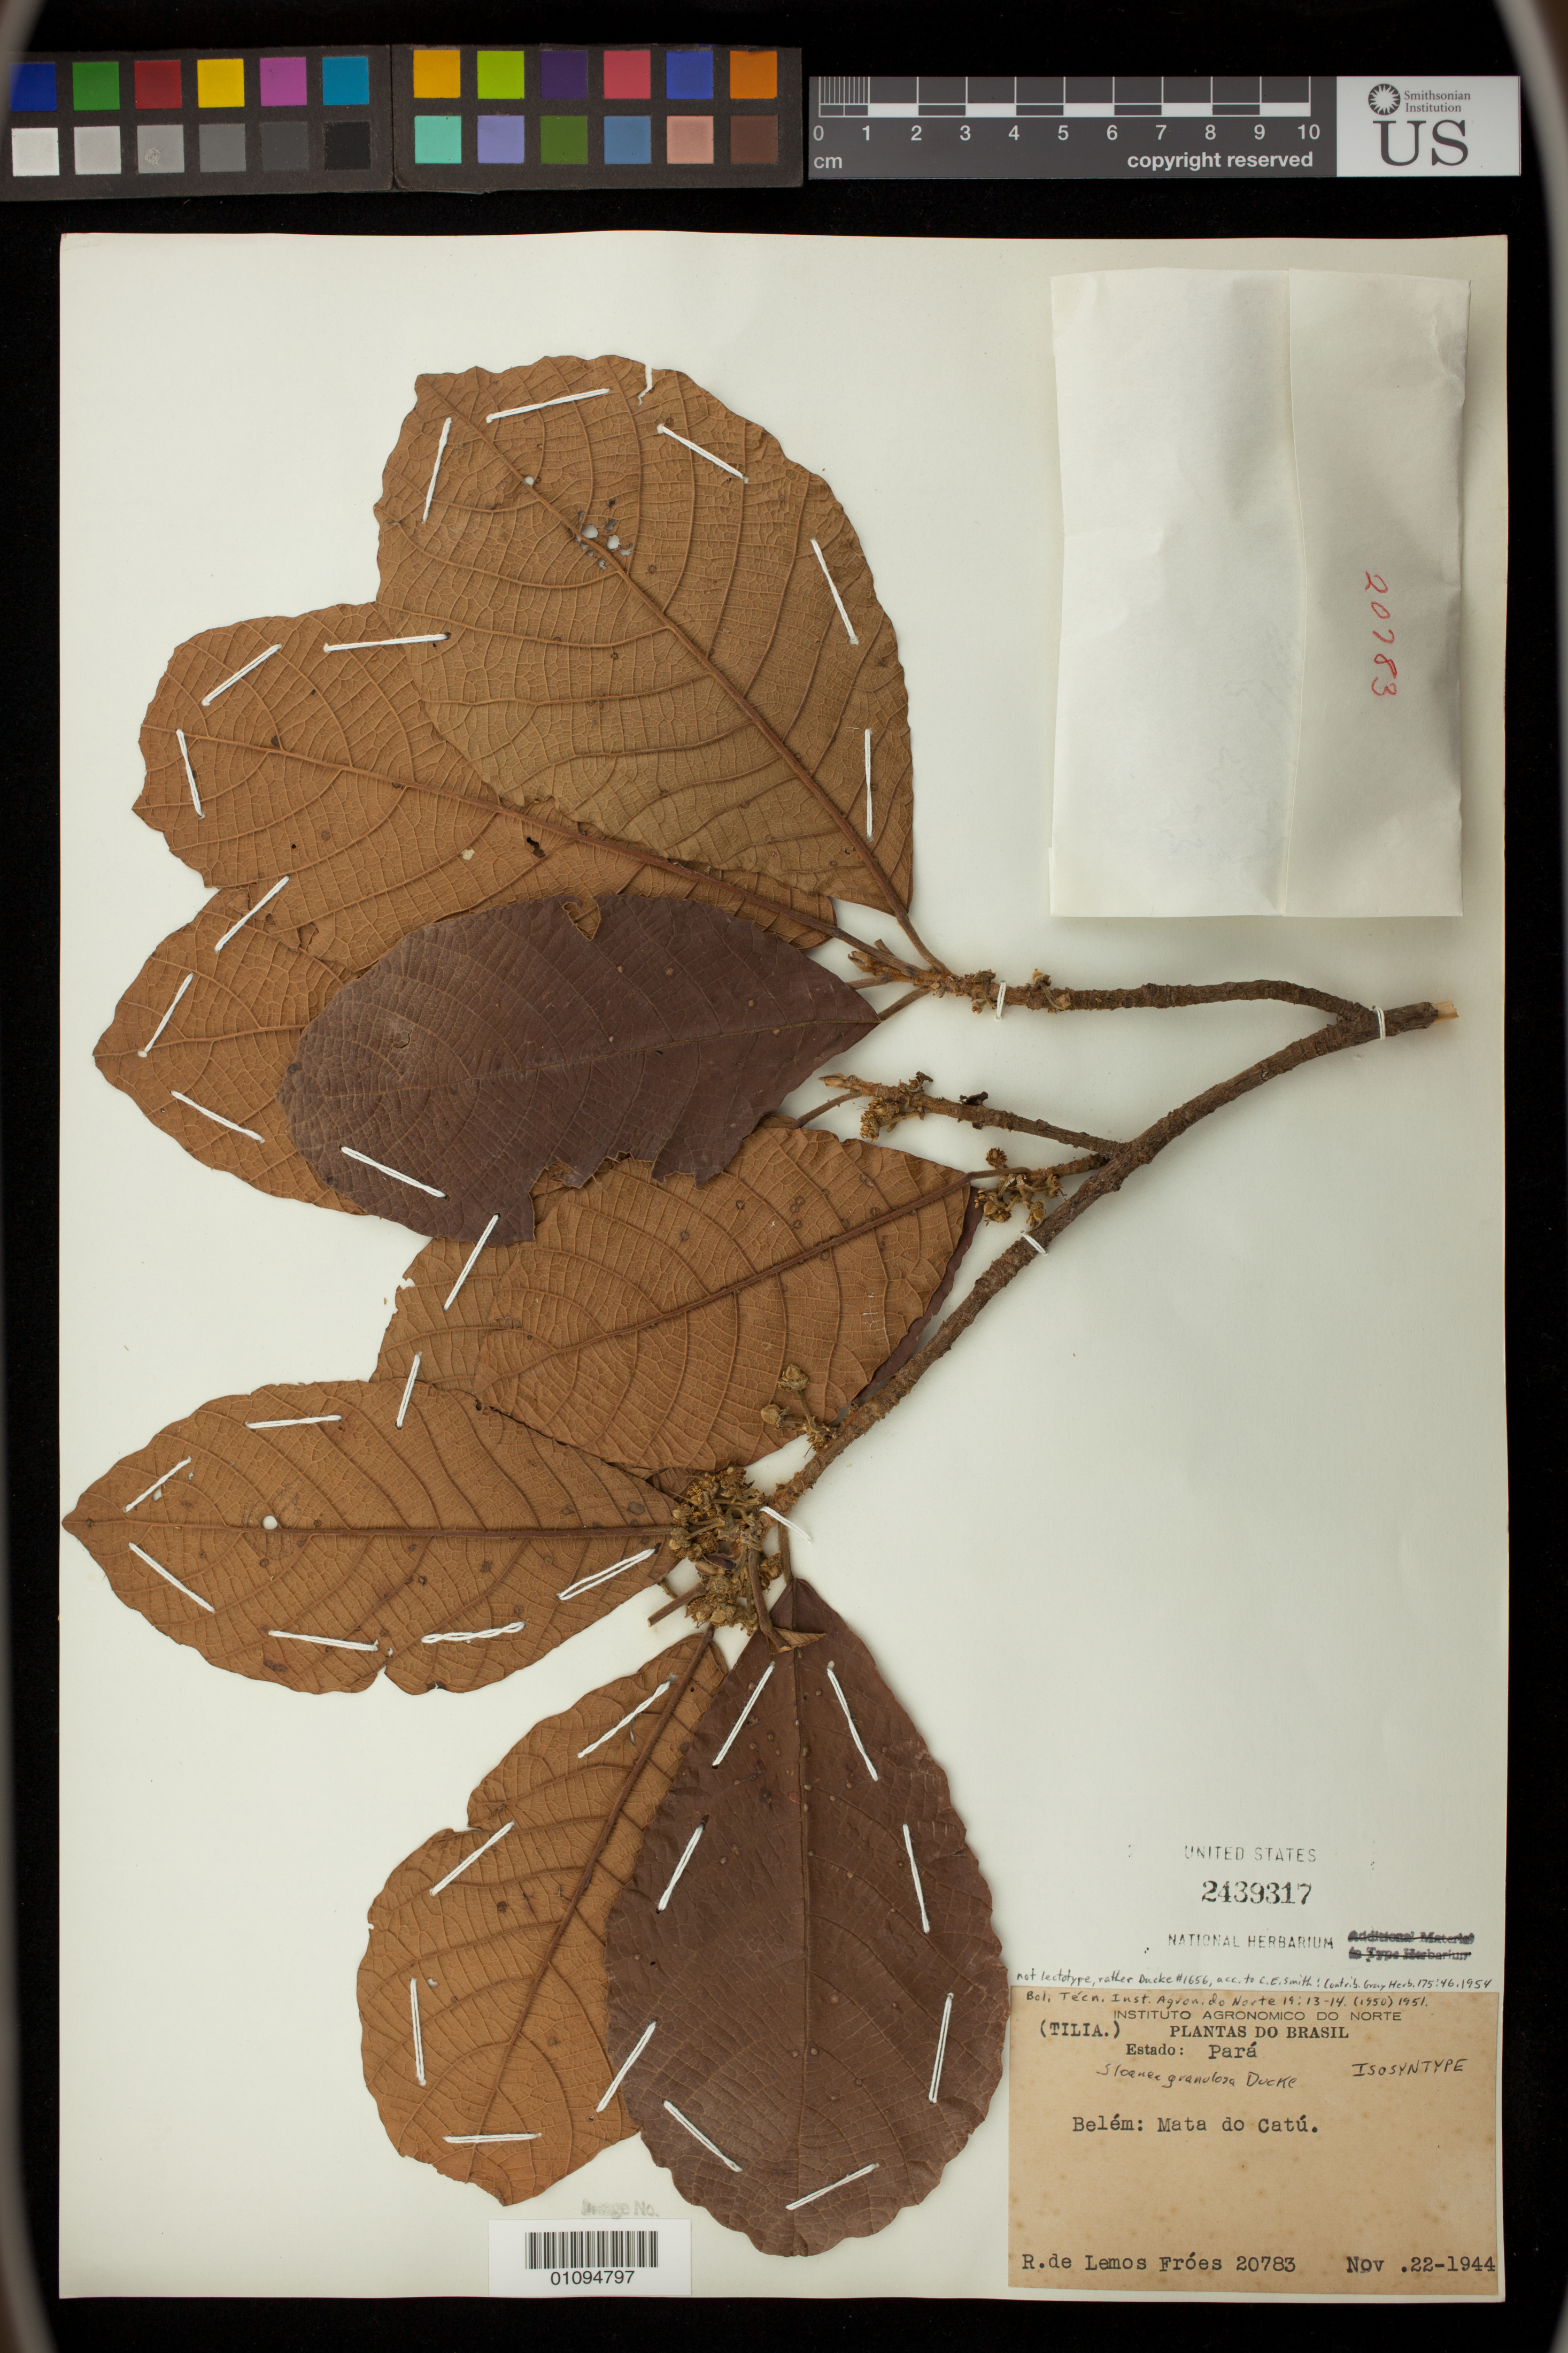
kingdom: Plantae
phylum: Tracheophyta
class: Magnoliopsida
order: Oxalidales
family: Elaeocarpaceae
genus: Sloanea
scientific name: Sloanea granulosa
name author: Ducke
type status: Isosyntype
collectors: R. L. Fróes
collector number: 20783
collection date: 1944-11-22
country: Brazil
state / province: Pará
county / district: Belém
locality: Mata do Catu.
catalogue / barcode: US 2439317